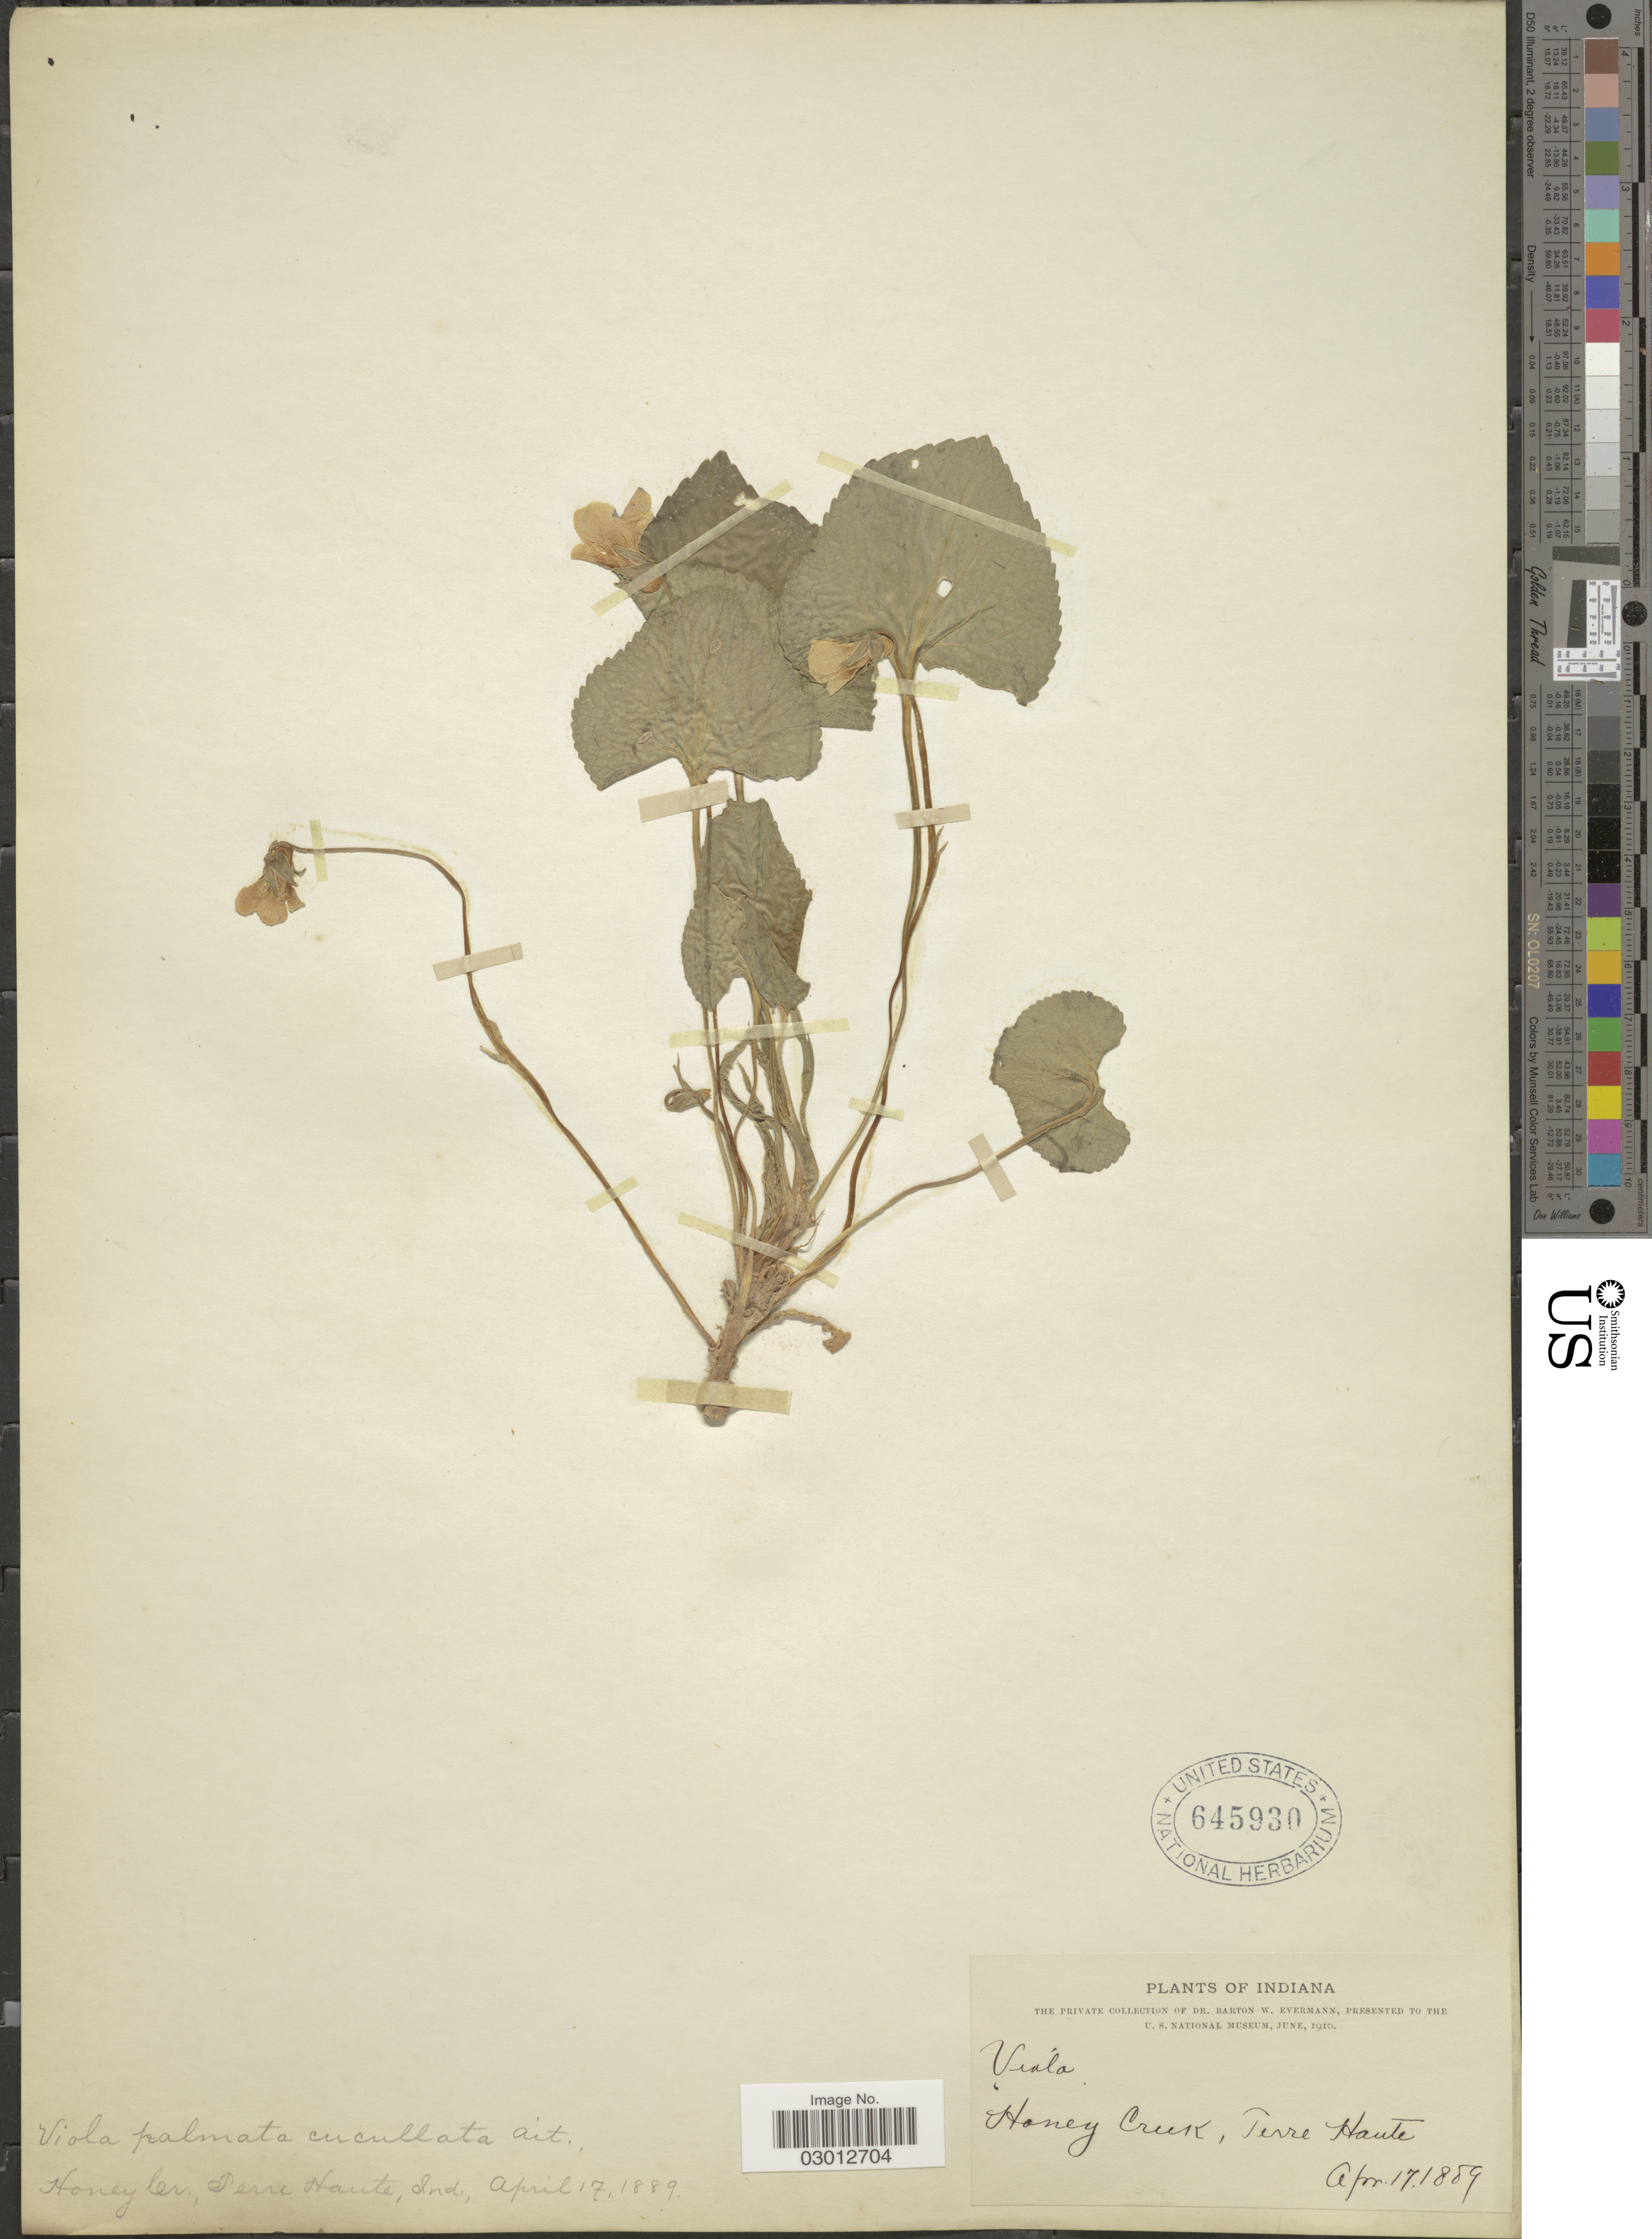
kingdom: Plantae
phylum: Tracheophyta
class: Magnoliopsida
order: Malpighiales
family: Violaceae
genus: Viola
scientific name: Viola papilionacea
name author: Pursh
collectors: B. W. Evermann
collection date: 1889-04-17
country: United States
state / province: Indiana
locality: Honey Creek, Terre Haute.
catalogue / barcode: US 645930